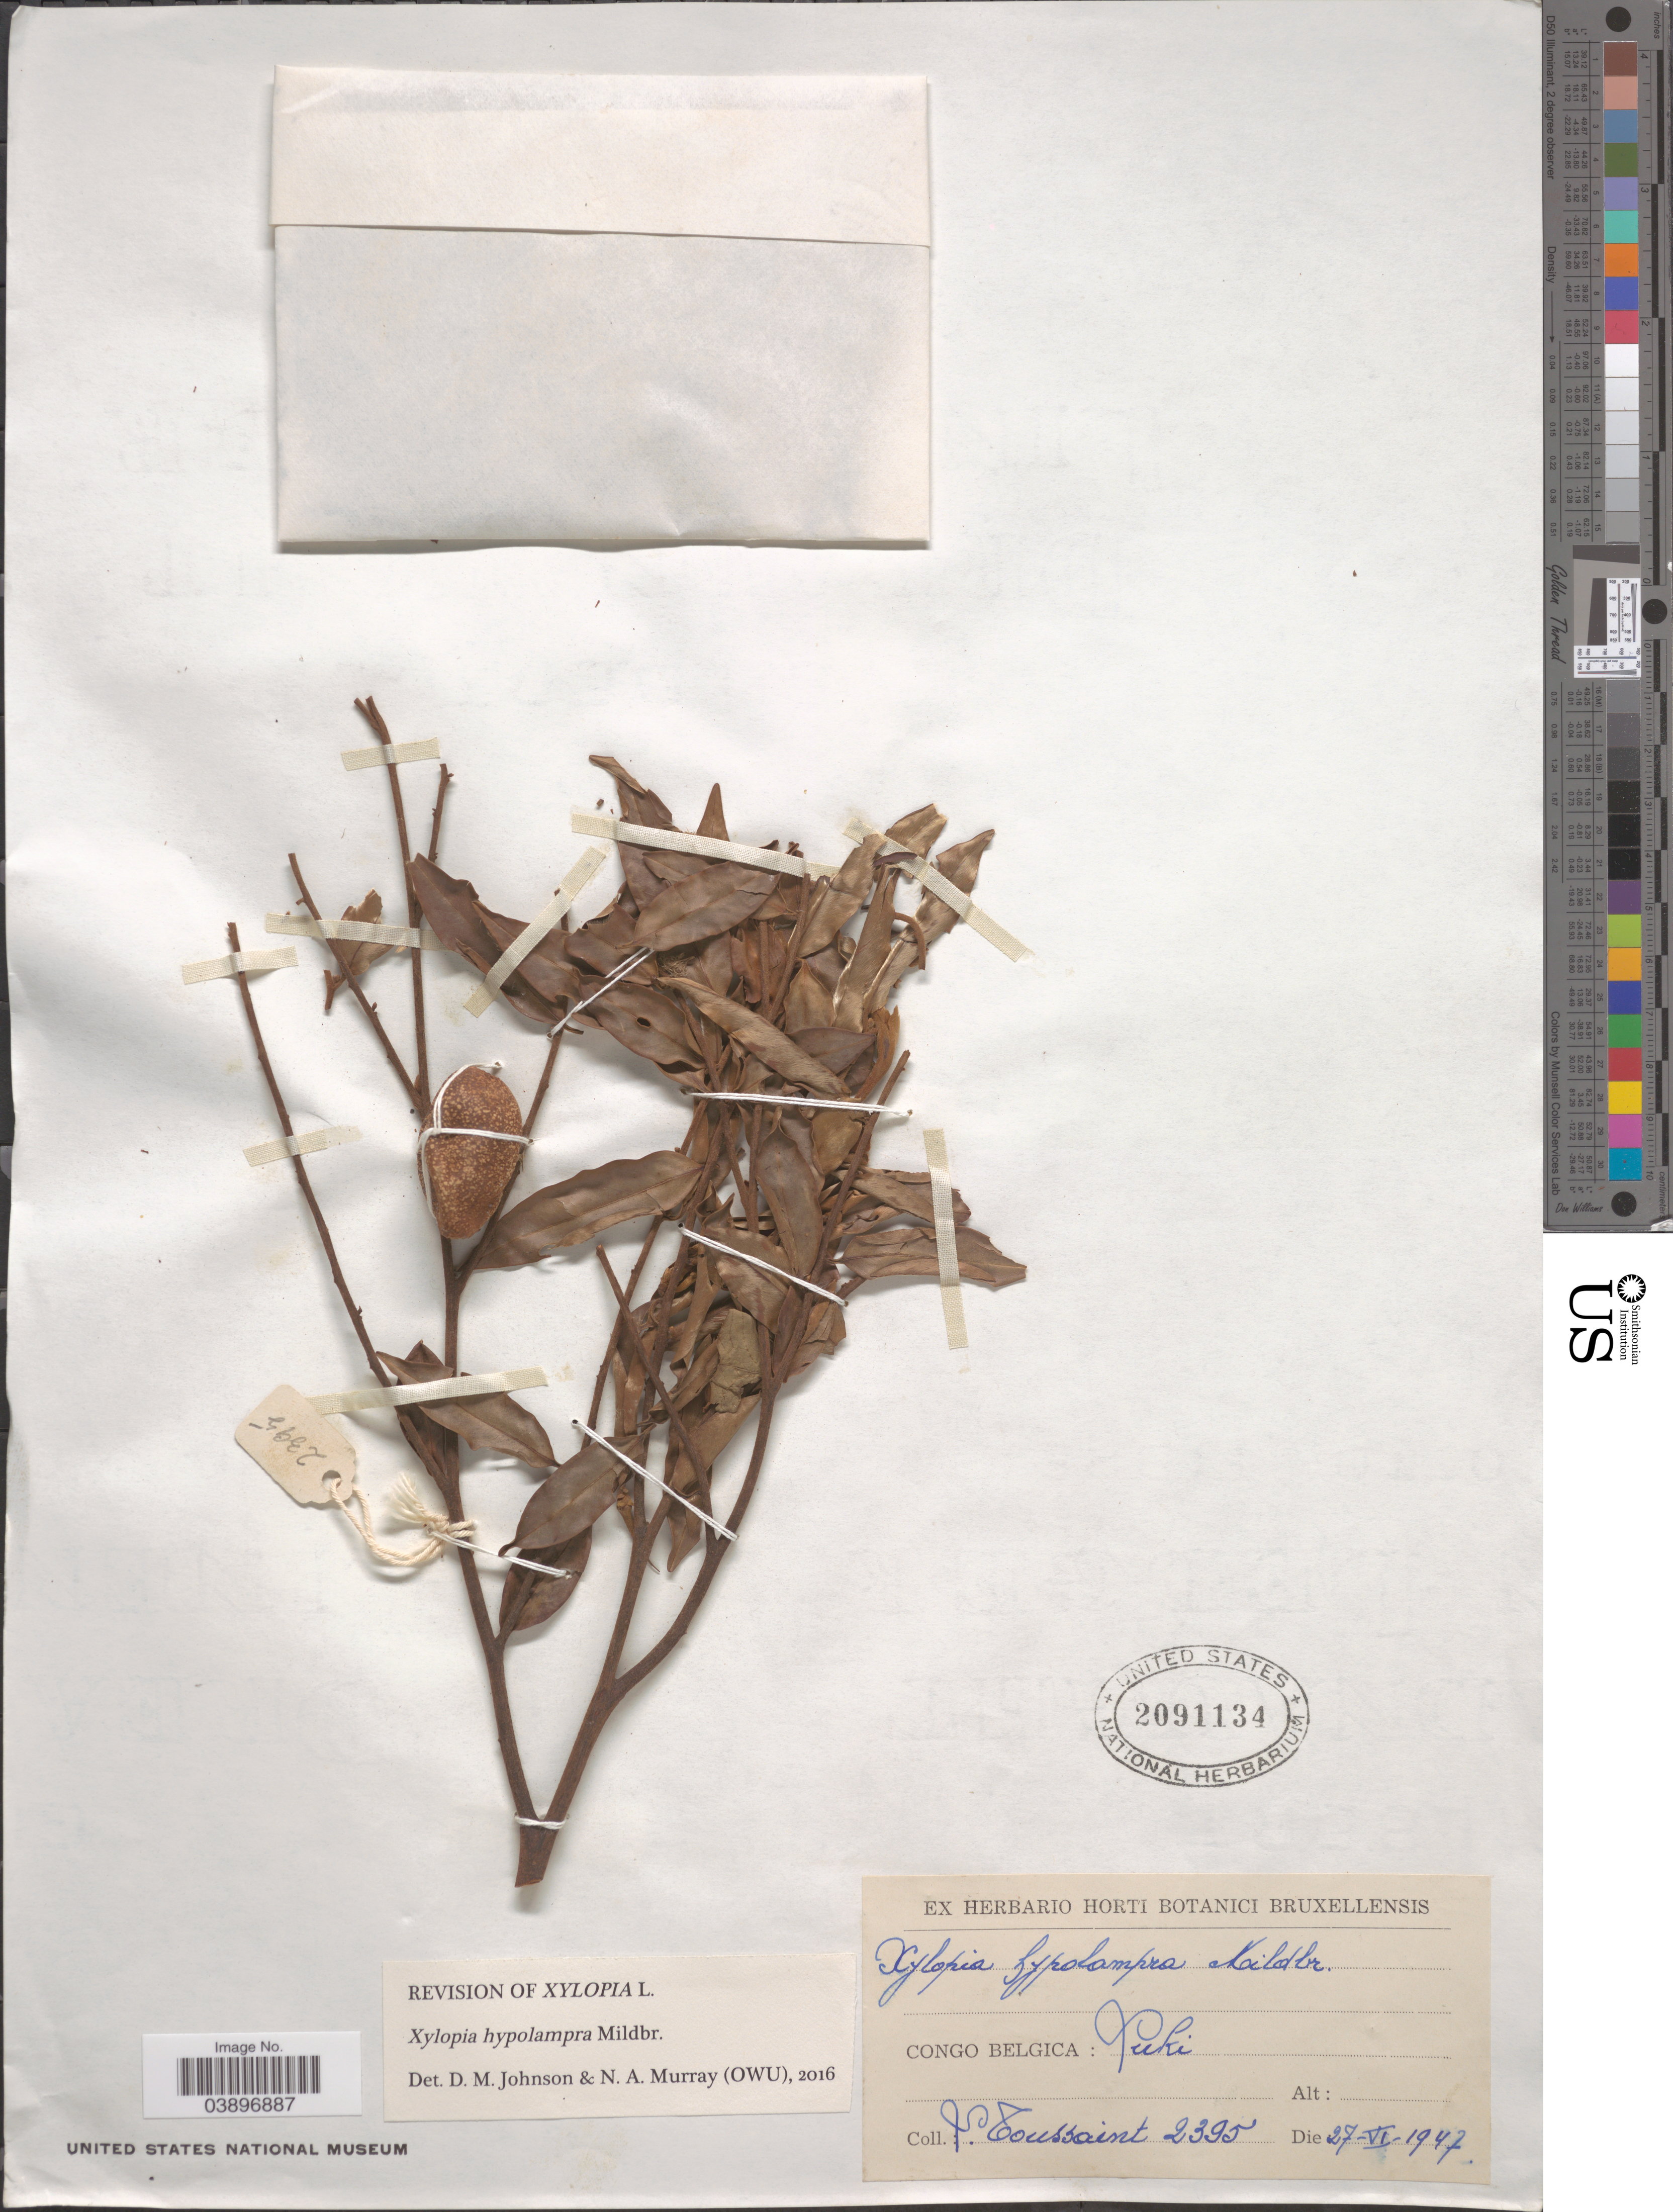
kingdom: Plantae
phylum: Tracheophyta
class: Magnoliopsida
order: Magnoliales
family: Annonaceae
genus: Xylopia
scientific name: Xylopia hypolampra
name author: Mildbr.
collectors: L. Toussaint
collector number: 2395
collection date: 1947-06-27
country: Congo, Democratic Republic of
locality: Congo Belgica: Luki.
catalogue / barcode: US 2091134